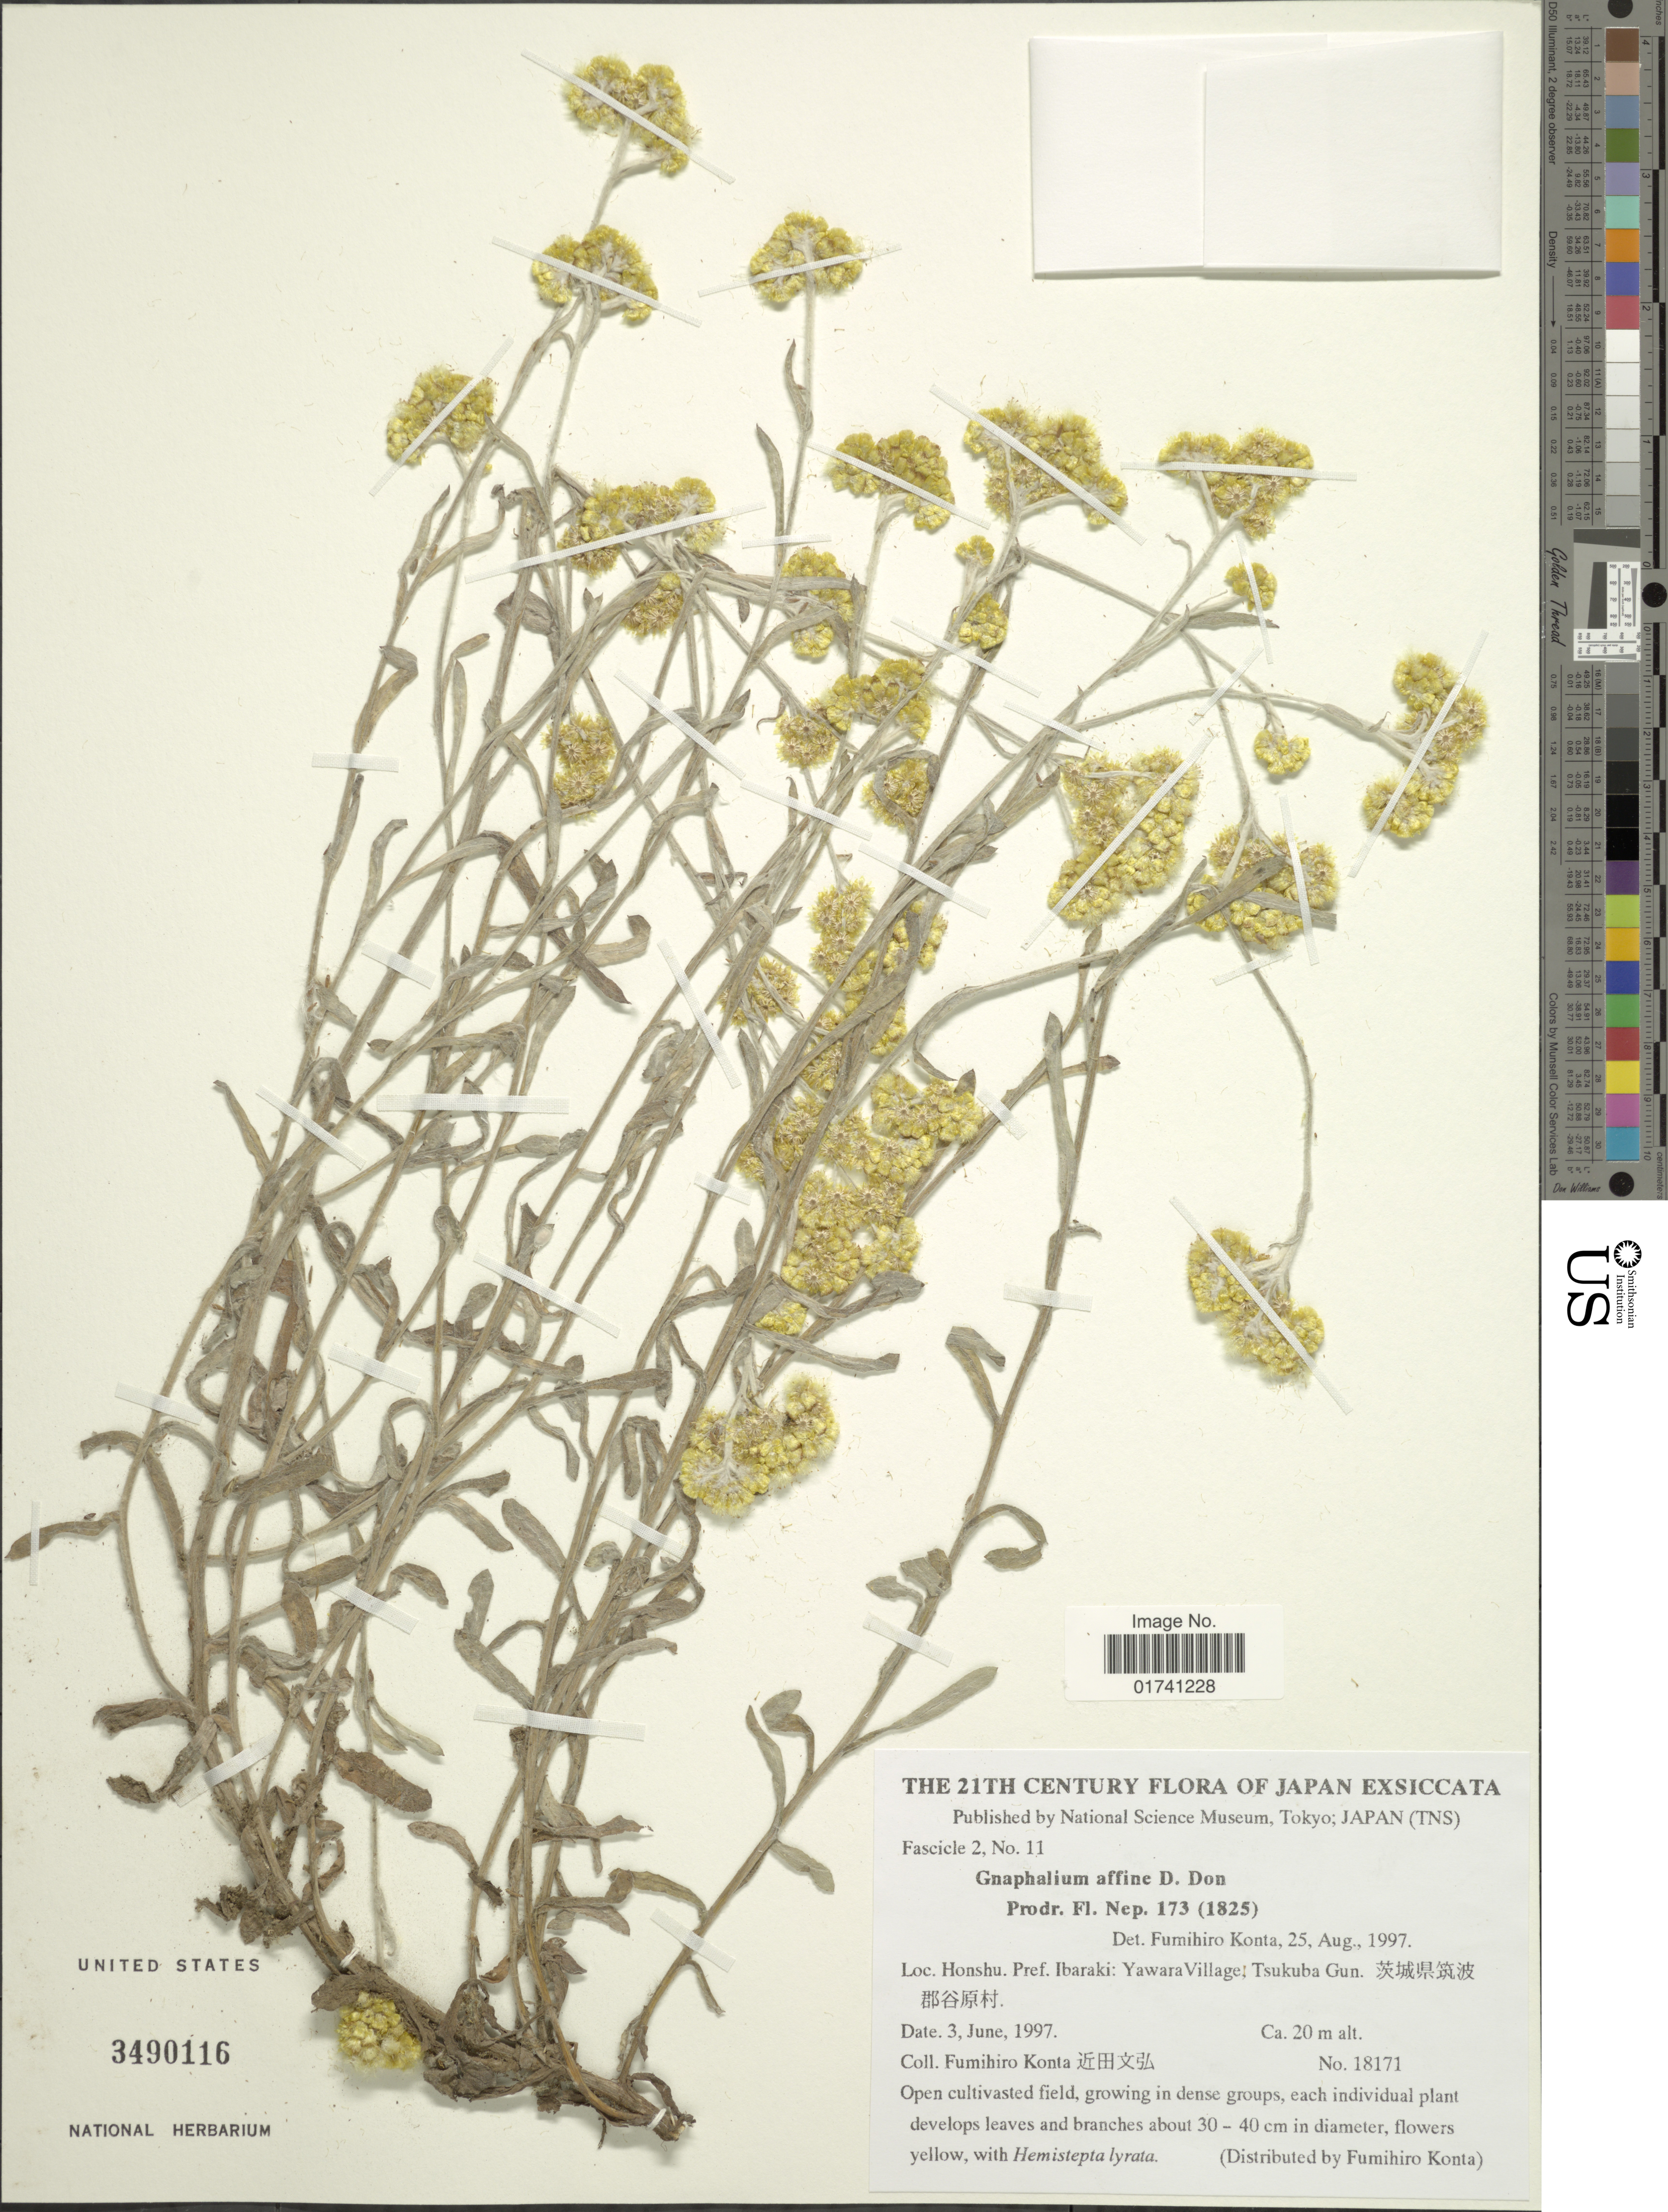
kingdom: Plantae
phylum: Tracheophyta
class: Magnoliopsida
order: Asterales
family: Asteraceae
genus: Laphangium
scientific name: Laphangium affine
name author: (D. Don) Tzvelev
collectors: F. Konta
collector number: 18171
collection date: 1997-06-03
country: Japan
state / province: Ibaraki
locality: Honshu. Yawara Village: Tsukuba Gun.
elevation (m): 20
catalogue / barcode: US 3490116